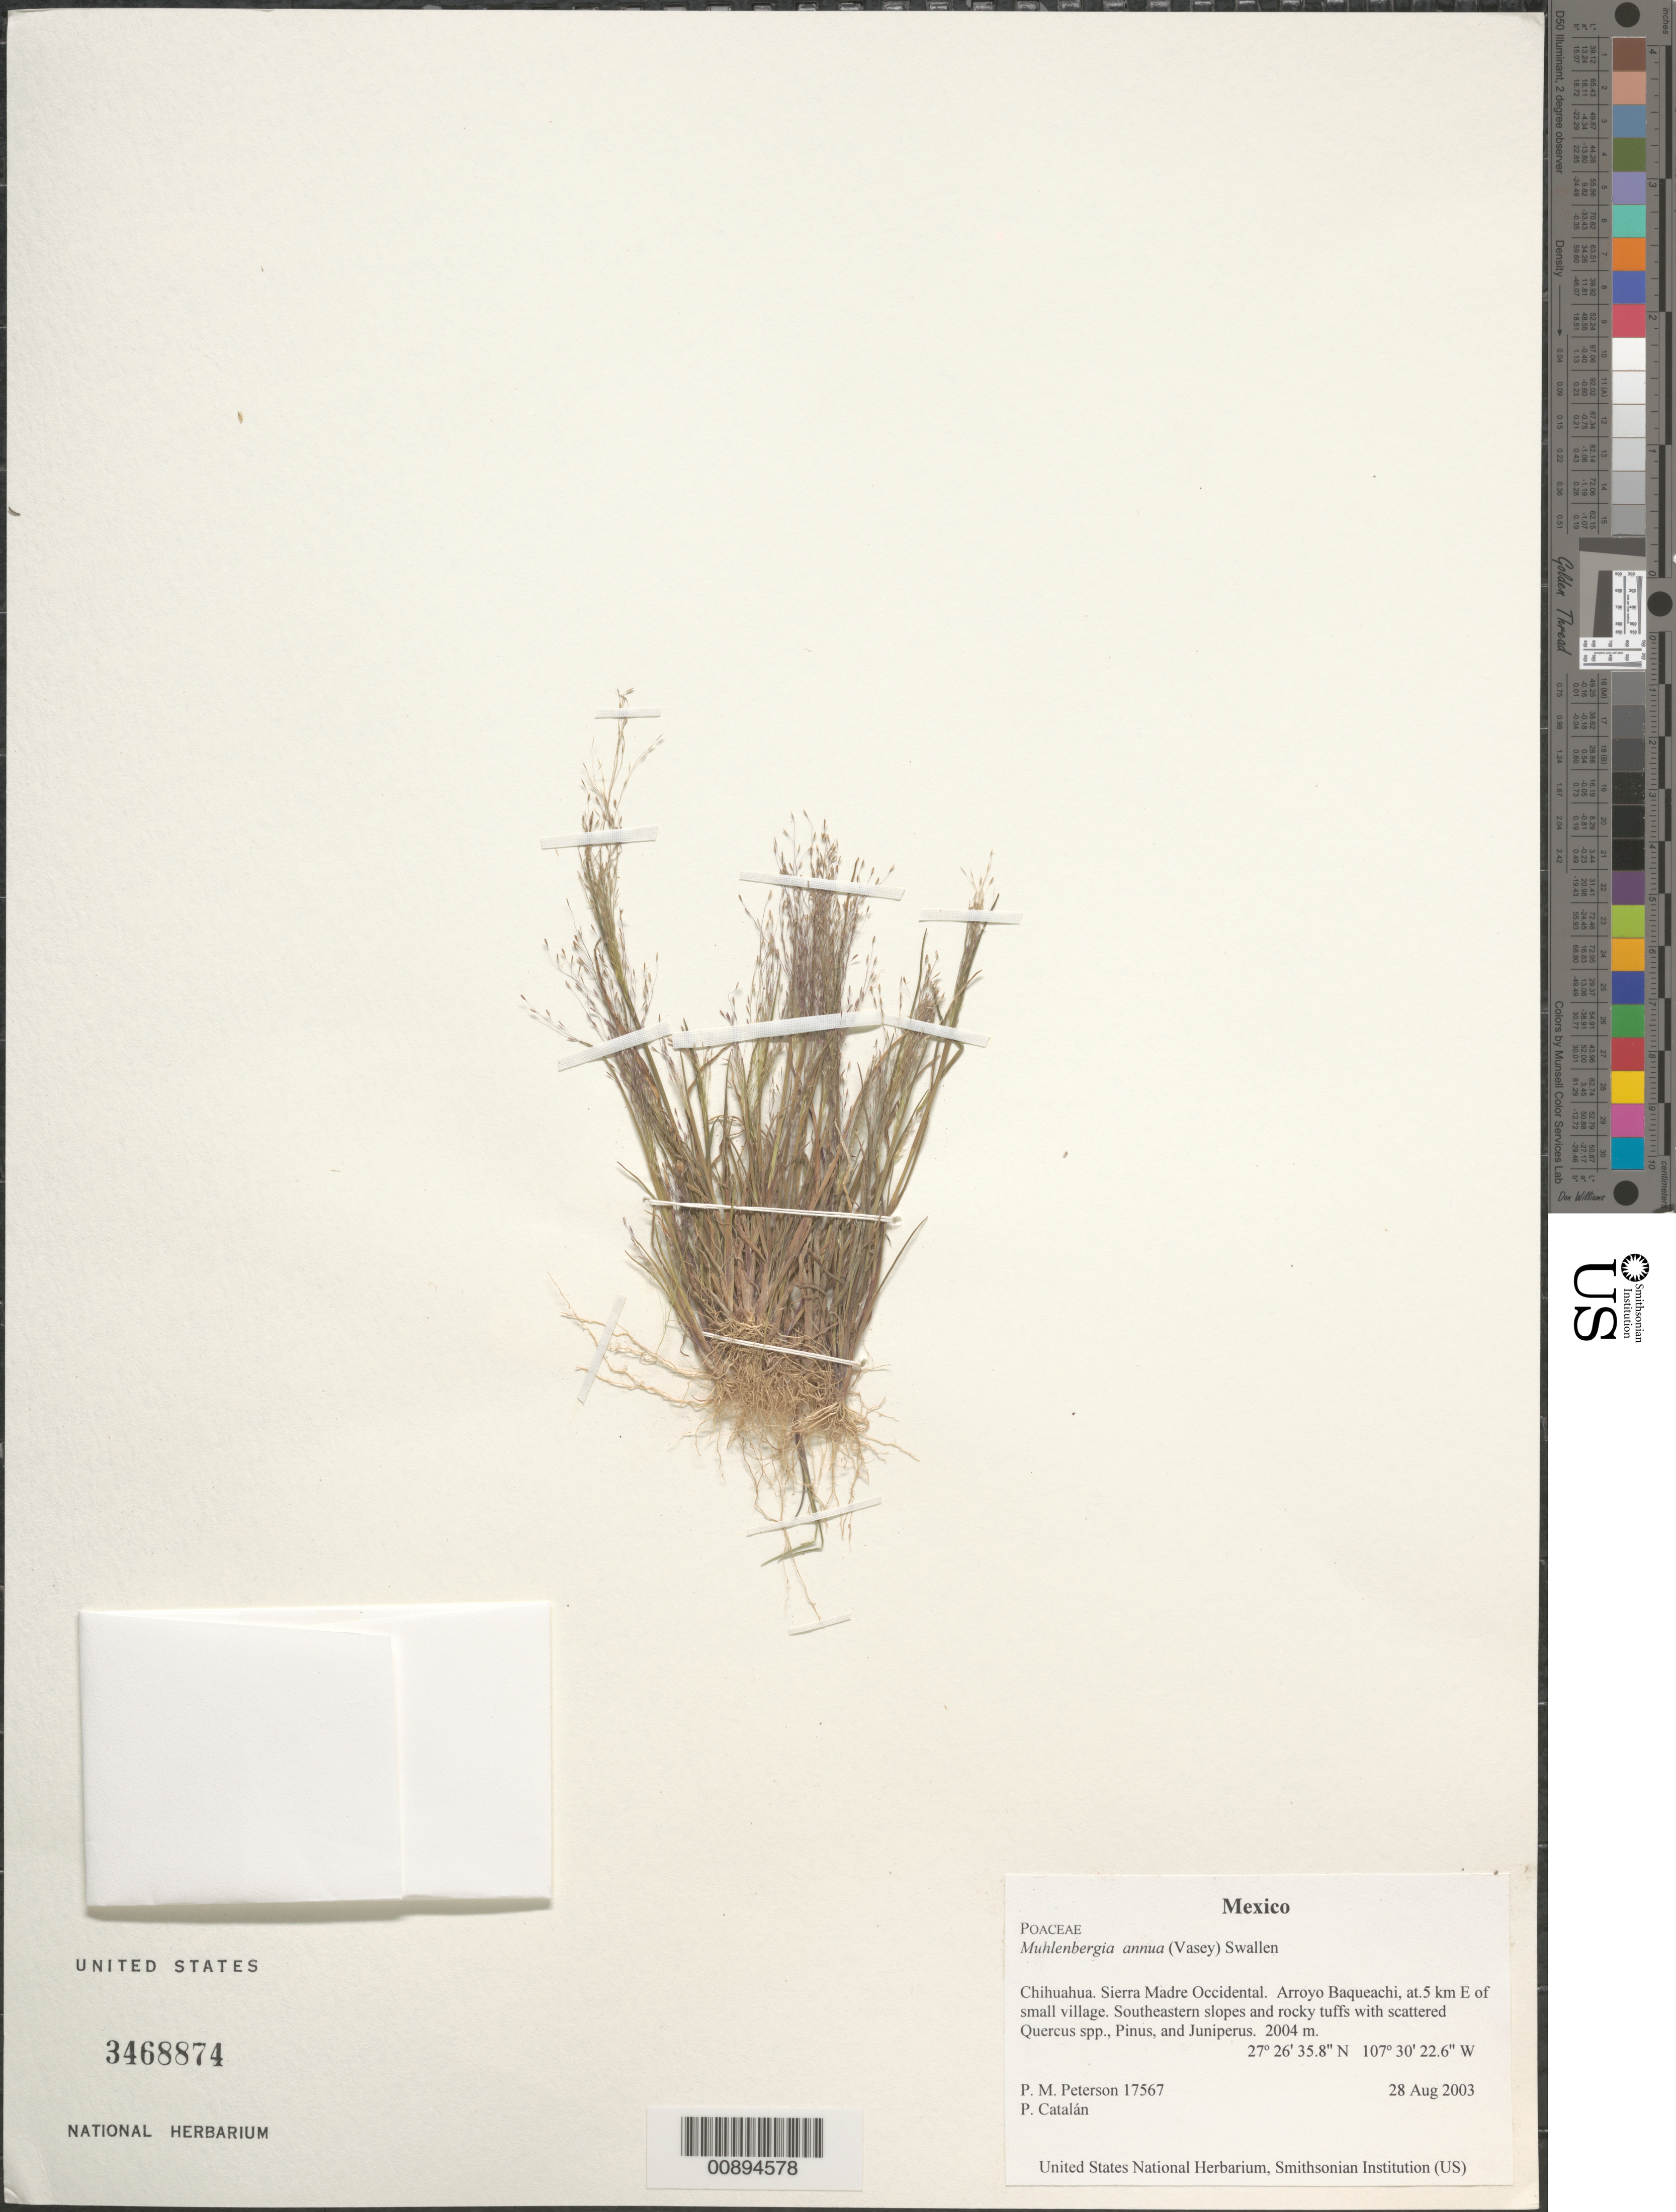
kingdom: Plantae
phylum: Tracheophyta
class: Liliopsida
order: Poales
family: Poaceae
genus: Muhlenbergia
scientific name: Muhlenbergia annua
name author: (Vasey) Swallen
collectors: P. M. Peterson & P. Catalán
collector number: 17567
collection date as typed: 28 Aug 2003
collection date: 2003-08-28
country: Mexico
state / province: Chihuahua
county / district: Sierra Madre Occidental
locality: Arroyo Baqueachi, at .5 km E of small village. Southeastern slopes and rocky tuffs with scattered Quercus spp., Pinus, and Juniperus.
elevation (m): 2004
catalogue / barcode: US 3468874